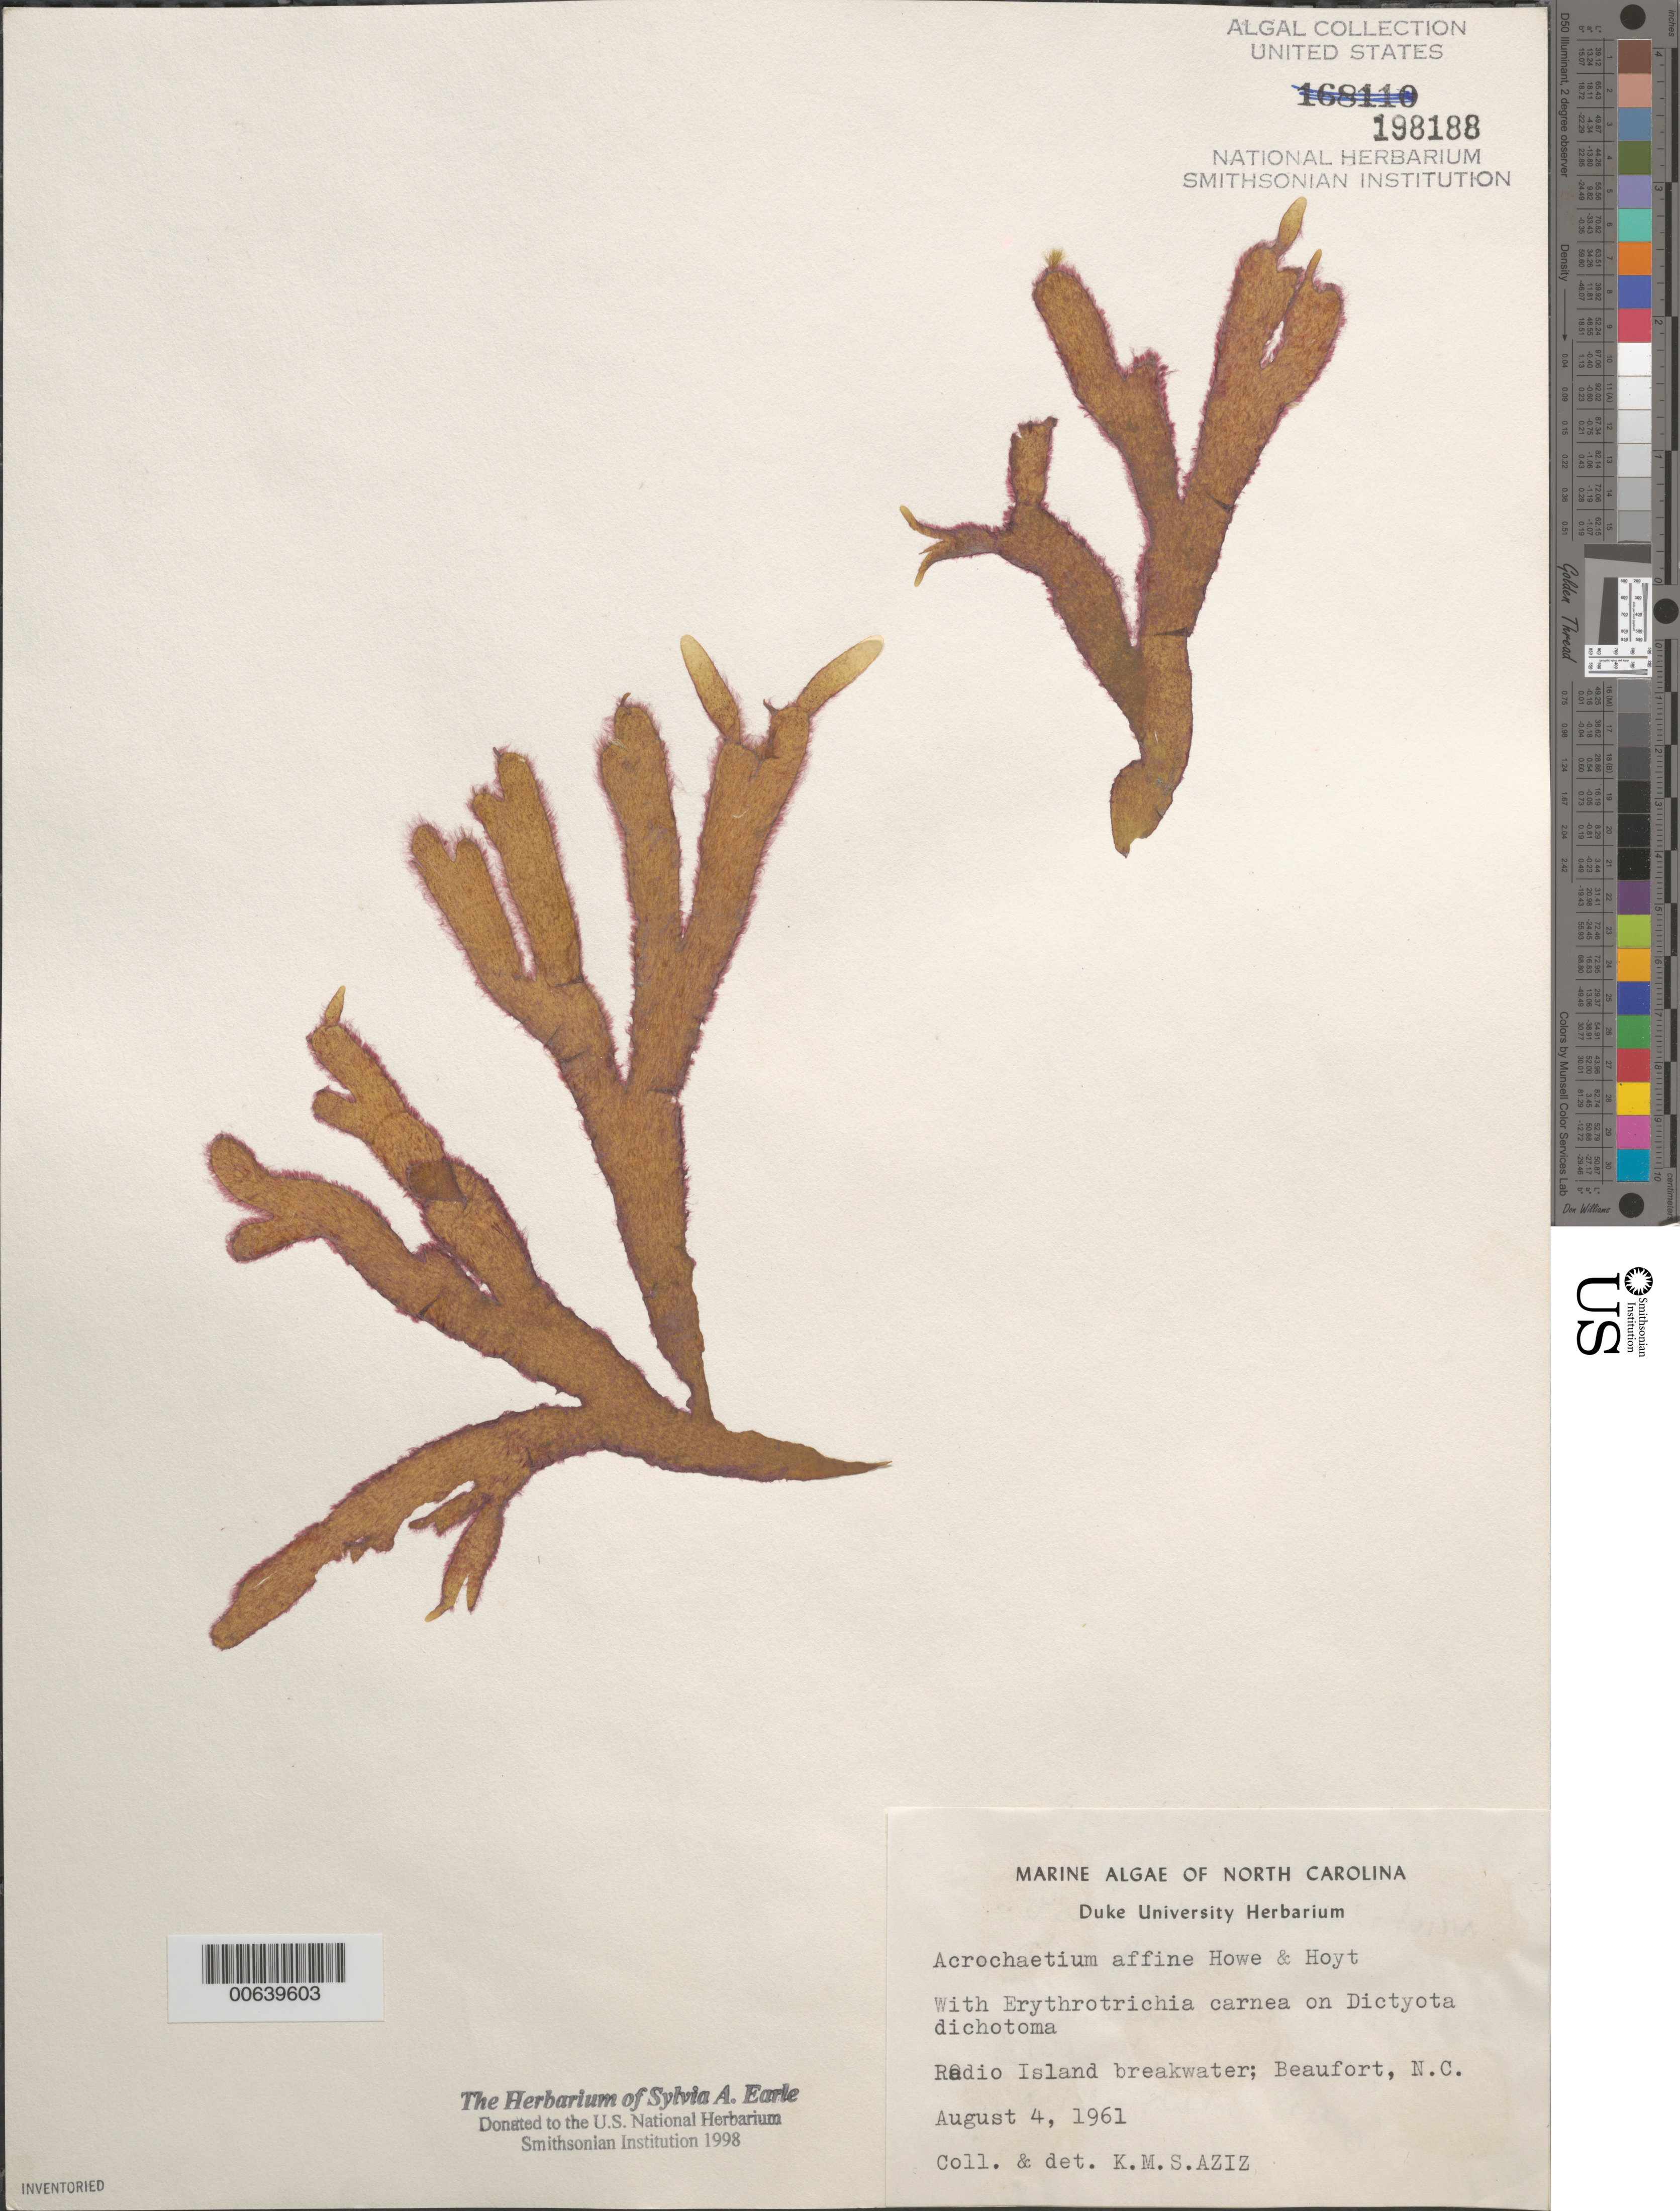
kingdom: Plantae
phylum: Rhodophyta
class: Florideophyceae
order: Acrochaetiales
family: Acrochaetiaceae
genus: Acrochaetium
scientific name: Acrochaetium affine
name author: M. Howe & Hoyt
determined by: Aziz, K. M. S.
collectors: K. M. Aziz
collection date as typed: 04 Aug 1961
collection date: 1961-08-04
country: United States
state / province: North Carolina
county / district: Carteret County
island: Radio Island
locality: Radio Island breakwater, Beaufort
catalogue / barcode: US 198188